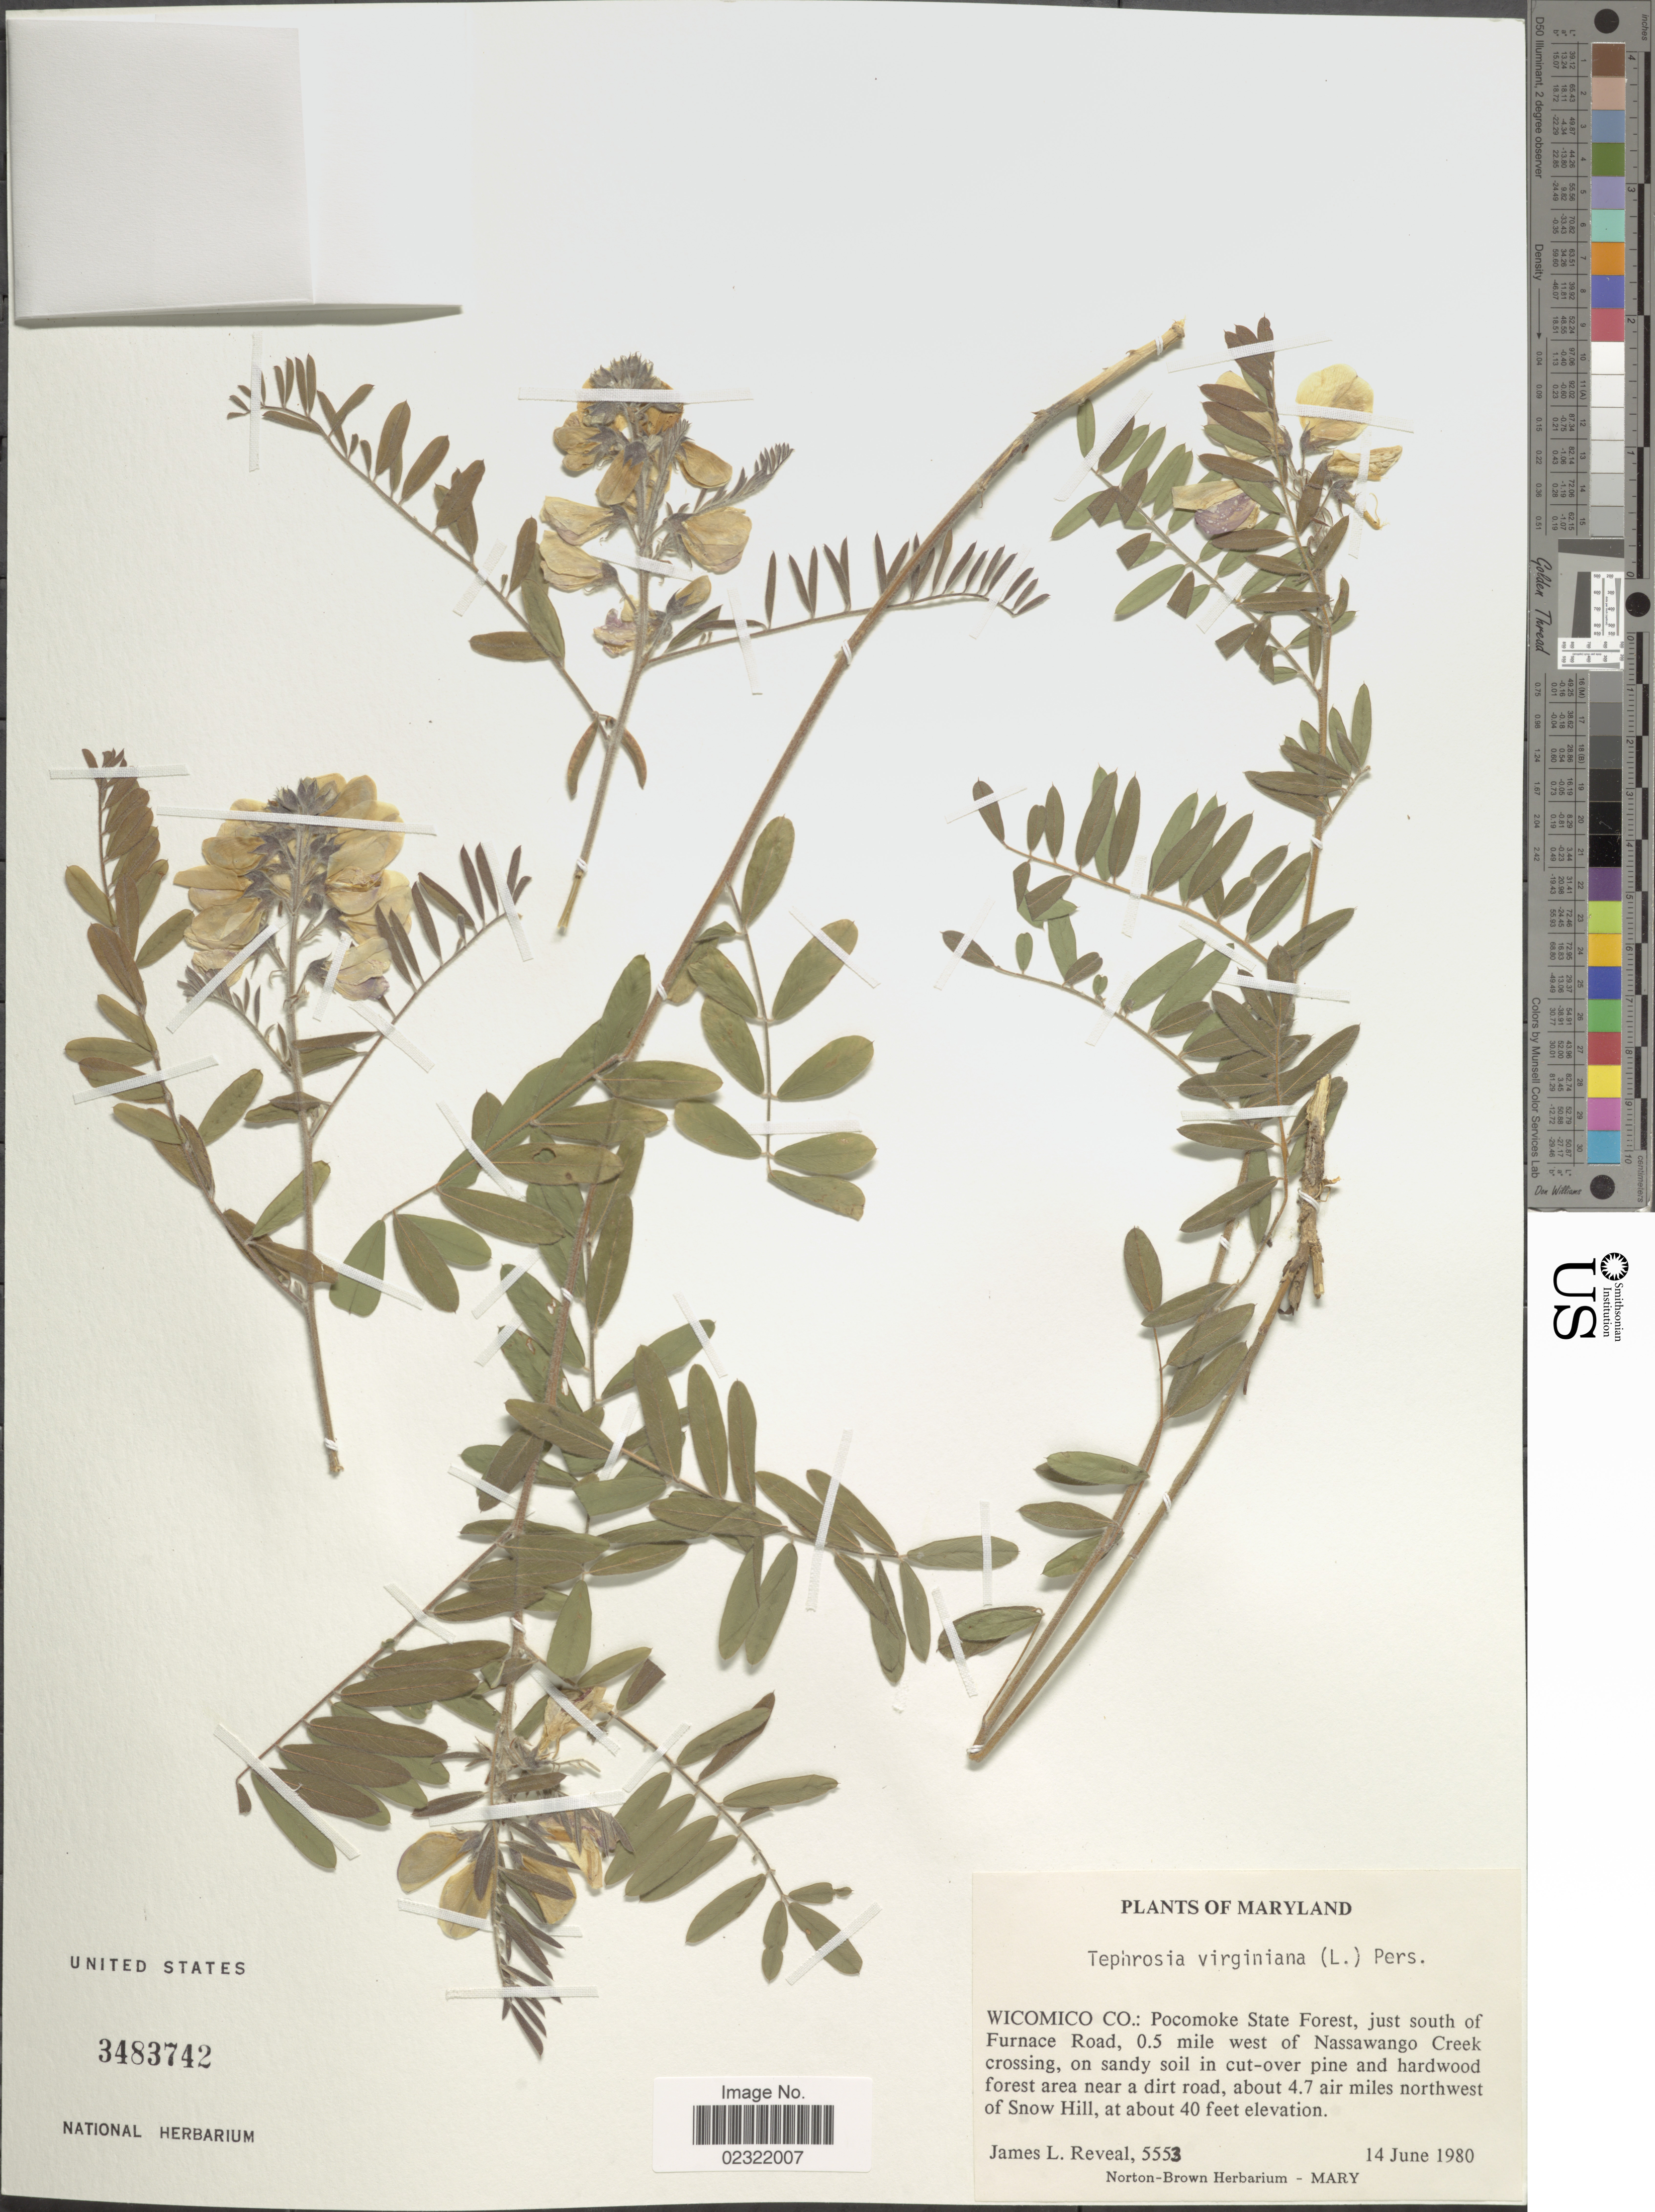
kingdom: Plantae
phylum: Tracheophyta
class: Magnoliopsida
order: Fabales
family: Fabaceae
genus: Tephrosia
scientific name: Tephrosia virginiana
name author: (L.) Pers.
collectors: J. L. Reveal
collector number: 5553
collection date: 1980-06-14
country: United States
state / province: Maryland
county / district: Wicomico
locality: Wicomico Co: Pocomoke State Forest, just south of Furnace Road, 0.5 mile west Nassawango Creek crossing, on sandy soil in cut-over pine and hardwood forest area near a dirt road, about 4.7 air miles northwest of Snow Hill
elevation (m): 12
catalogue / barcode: US 3483742